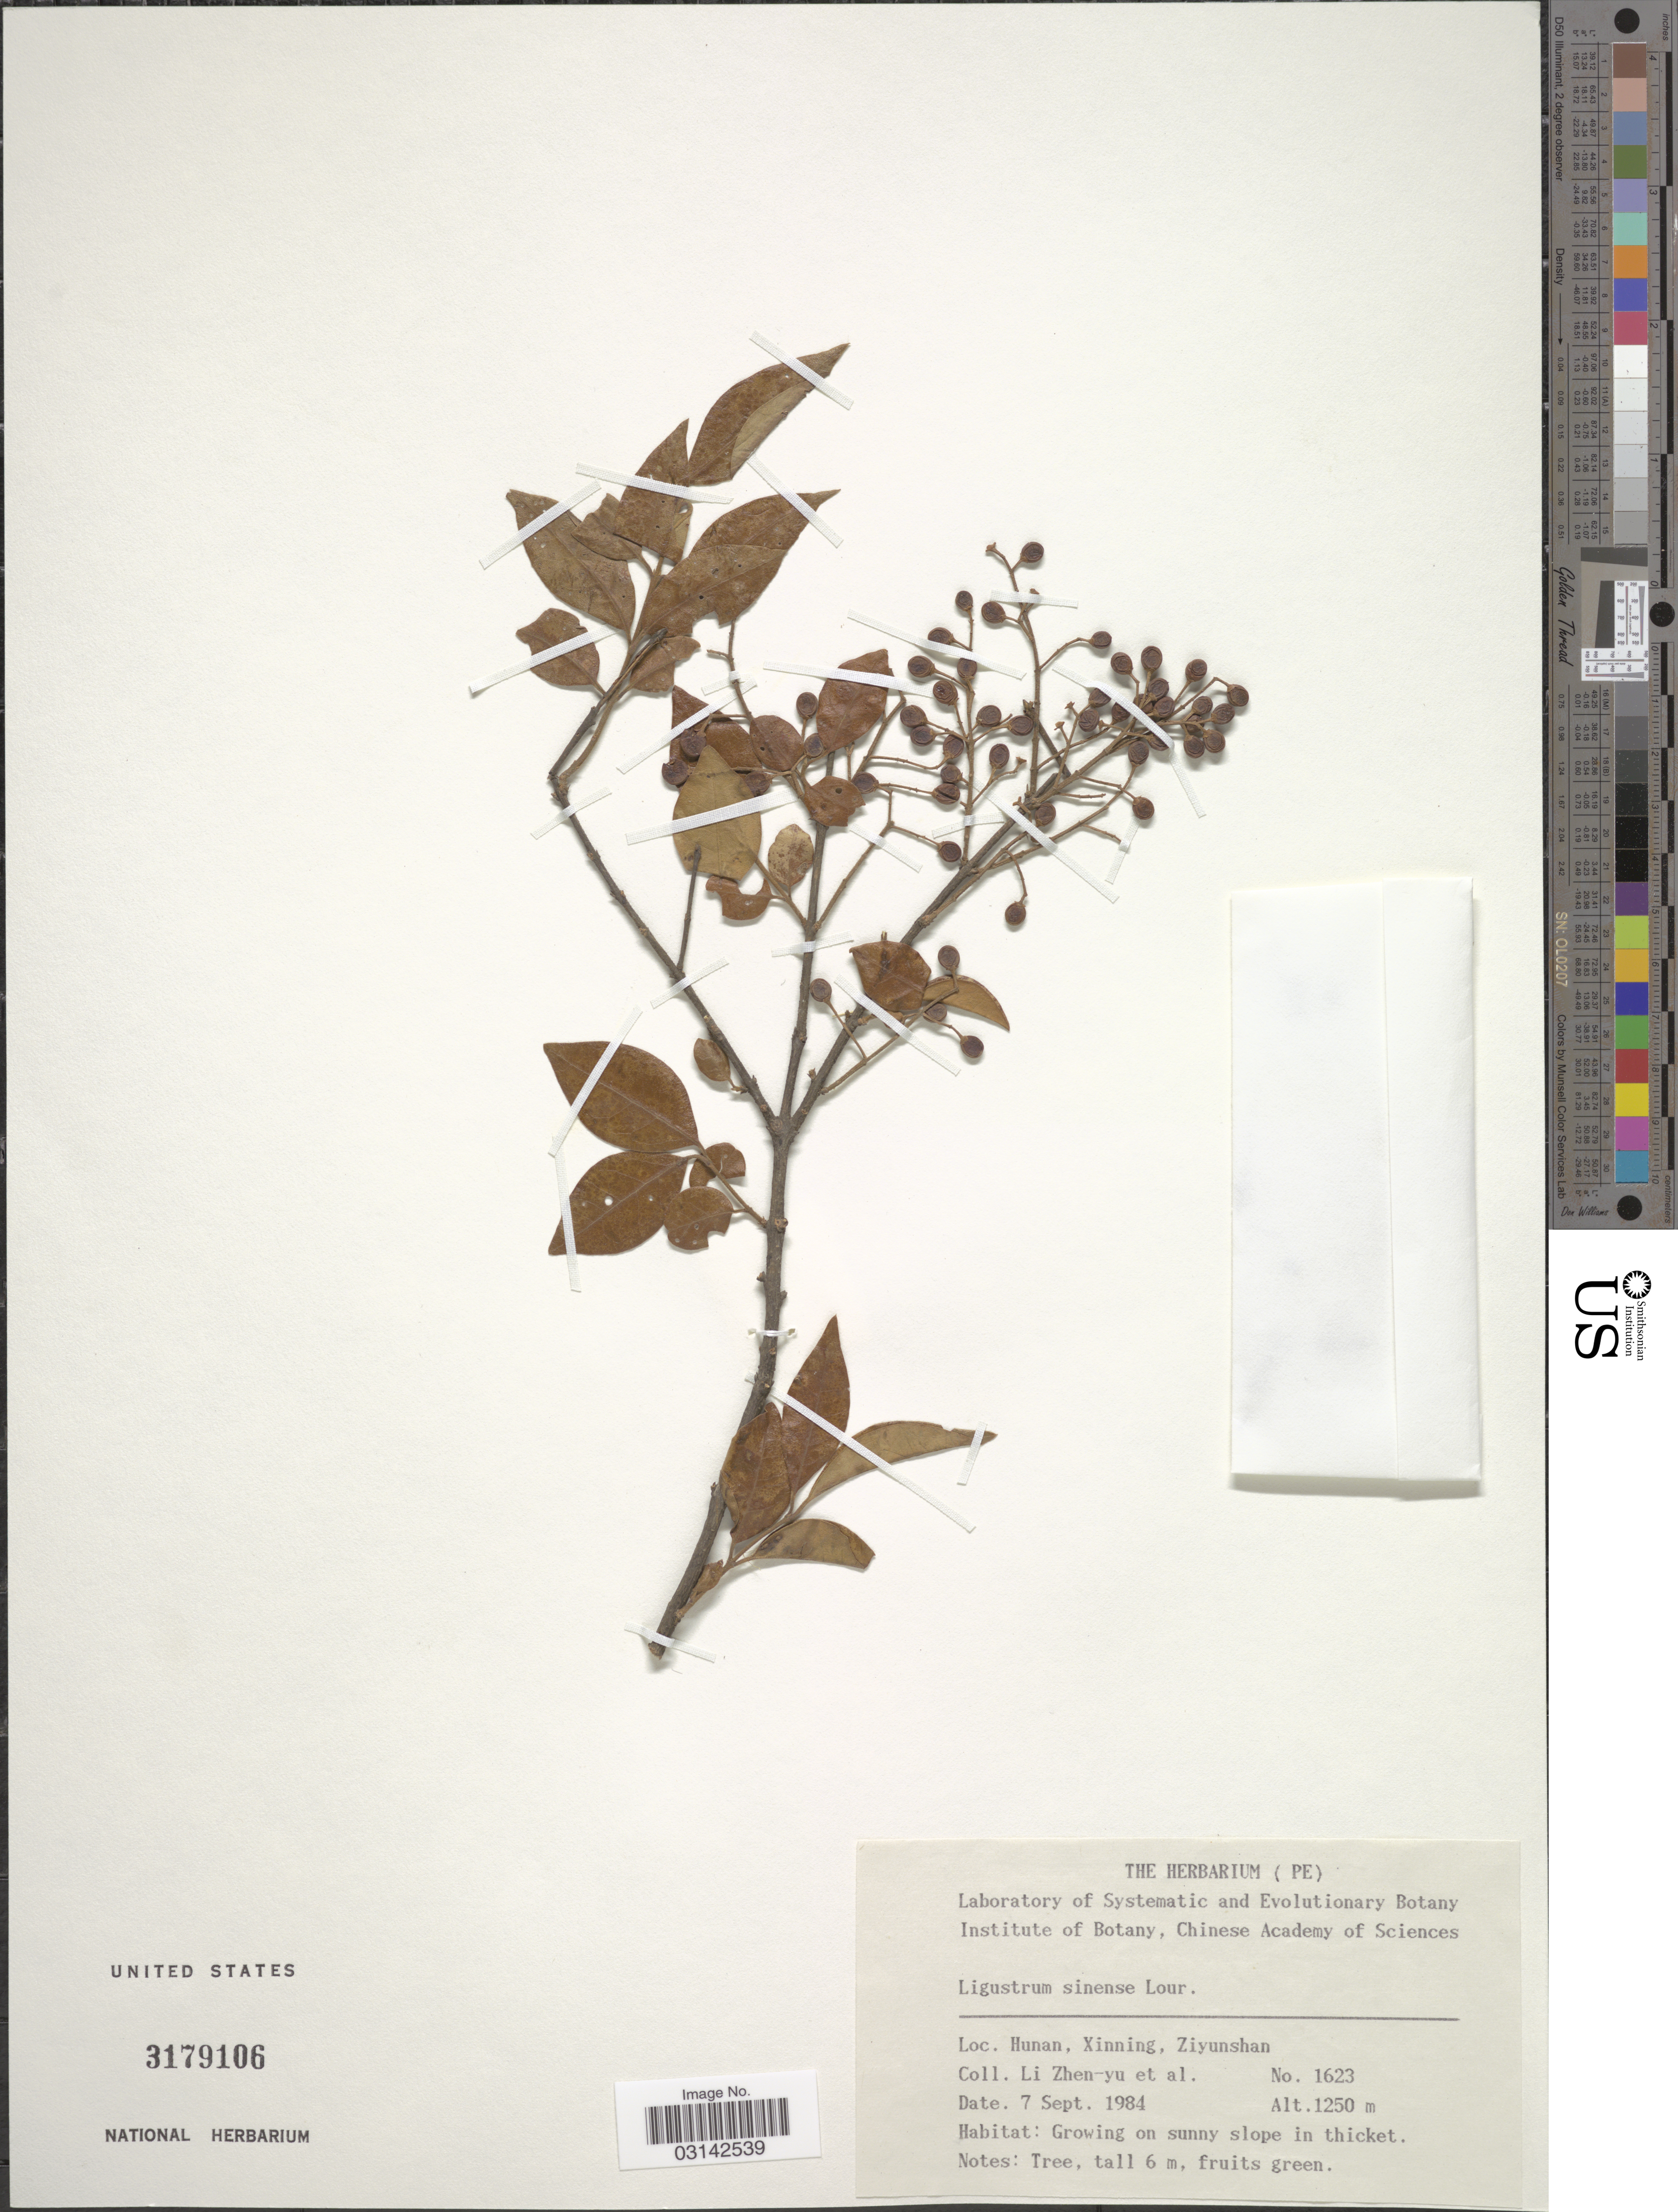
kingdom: Plantae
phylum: Tracheophyta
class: Magnoliopsida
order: Lamiales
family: Oleaceae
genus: Ligustrum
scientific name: Ligustrum sinense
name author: Lour.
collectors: Z. Y. Li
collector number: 1623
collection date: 1984-09-07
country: China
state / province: Hunan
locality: Hunan, Xinning, Ziyunshan.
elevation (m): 1250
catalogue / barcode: US 3179106